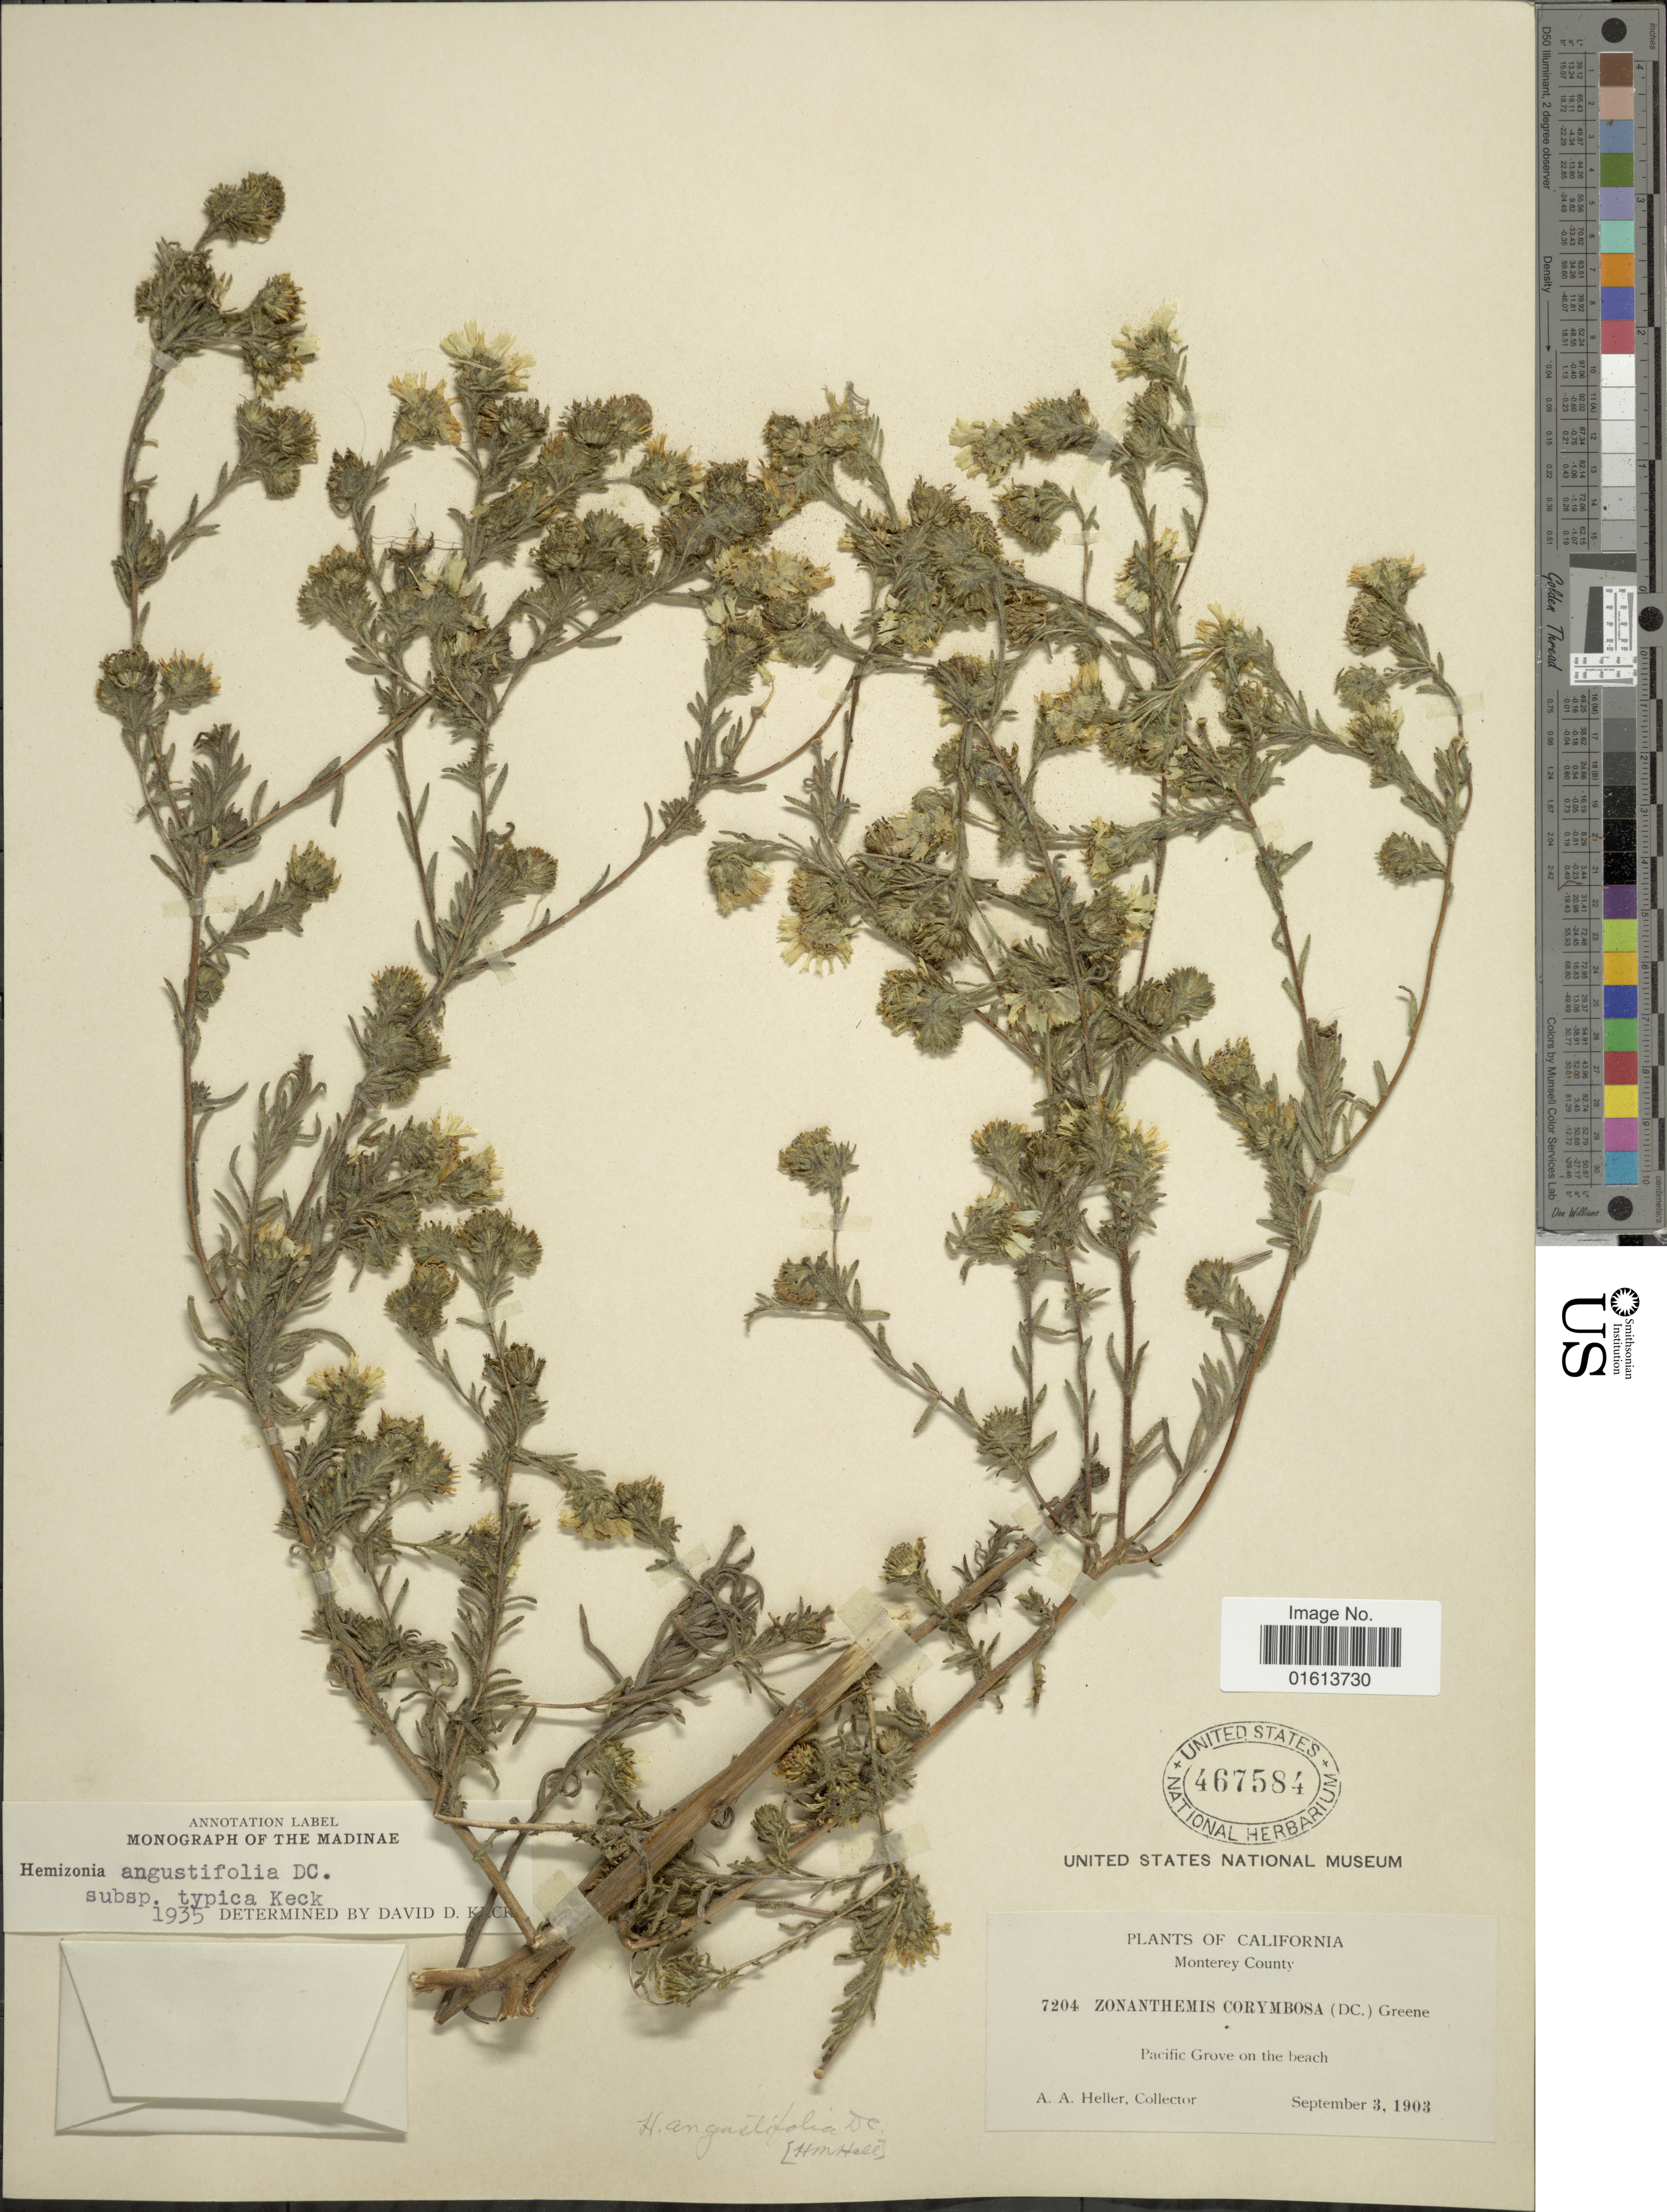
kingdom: Plantae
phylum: Tracheophyta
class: Magnoliopsida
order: Asterales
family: Asteraceae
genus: Deinandra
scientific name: Deinandra corymbosa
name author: (DC.) B.G. Baldwin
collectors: A. A. Heller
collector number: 7204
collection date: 1903-09-03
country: United States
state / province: California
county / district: Monterey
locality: California. Monterey County. Pacific Grove on the beach.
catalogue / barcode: US 467584